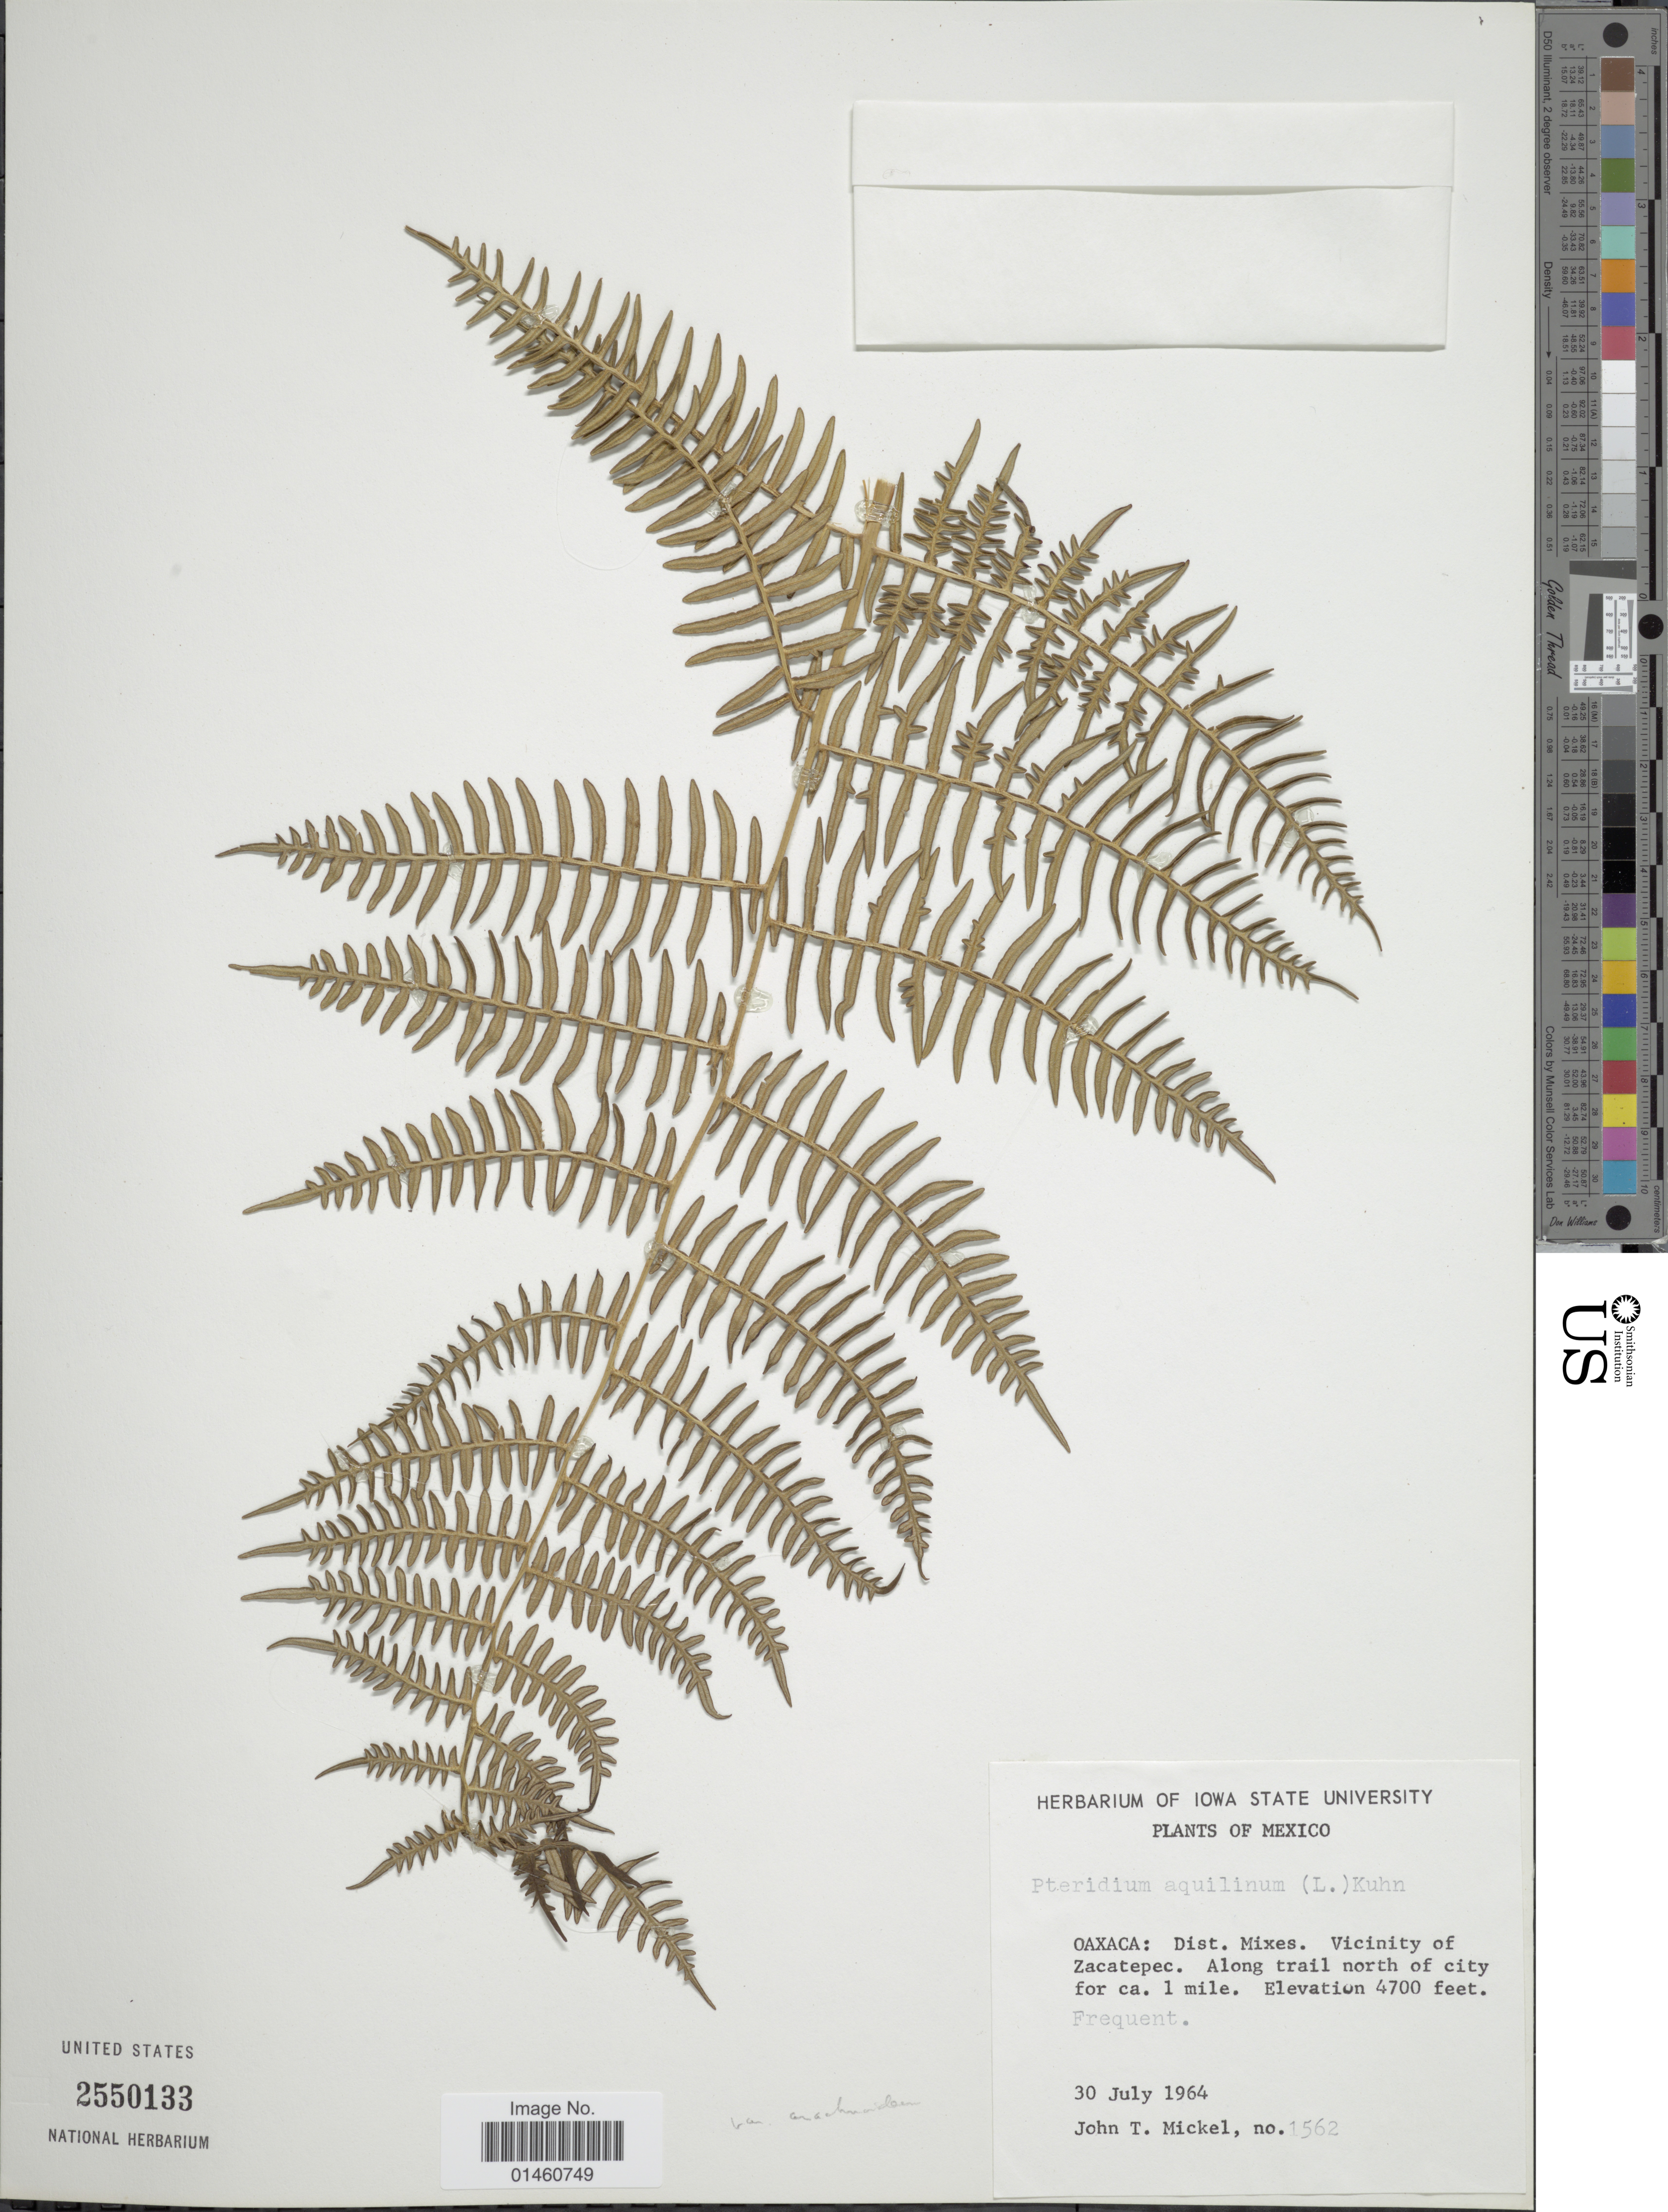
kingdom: Plantae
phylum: Tracheophyta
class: Polypodiopsida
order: Polypodiales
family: Dennstaedtiaceae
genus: Pteridium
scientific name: Pteridium aquilinum var. arachnoideum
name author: (Kaulf.) Herter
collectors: J. T. Mickel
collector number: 1562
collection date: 1964-07-30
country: Mexico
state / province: Oaxaca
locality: Dist. Mixes. Vicinity of Zacatepec. Along trail north of city for ca. 1 mile.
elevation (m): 1433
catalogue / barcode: US 2550133